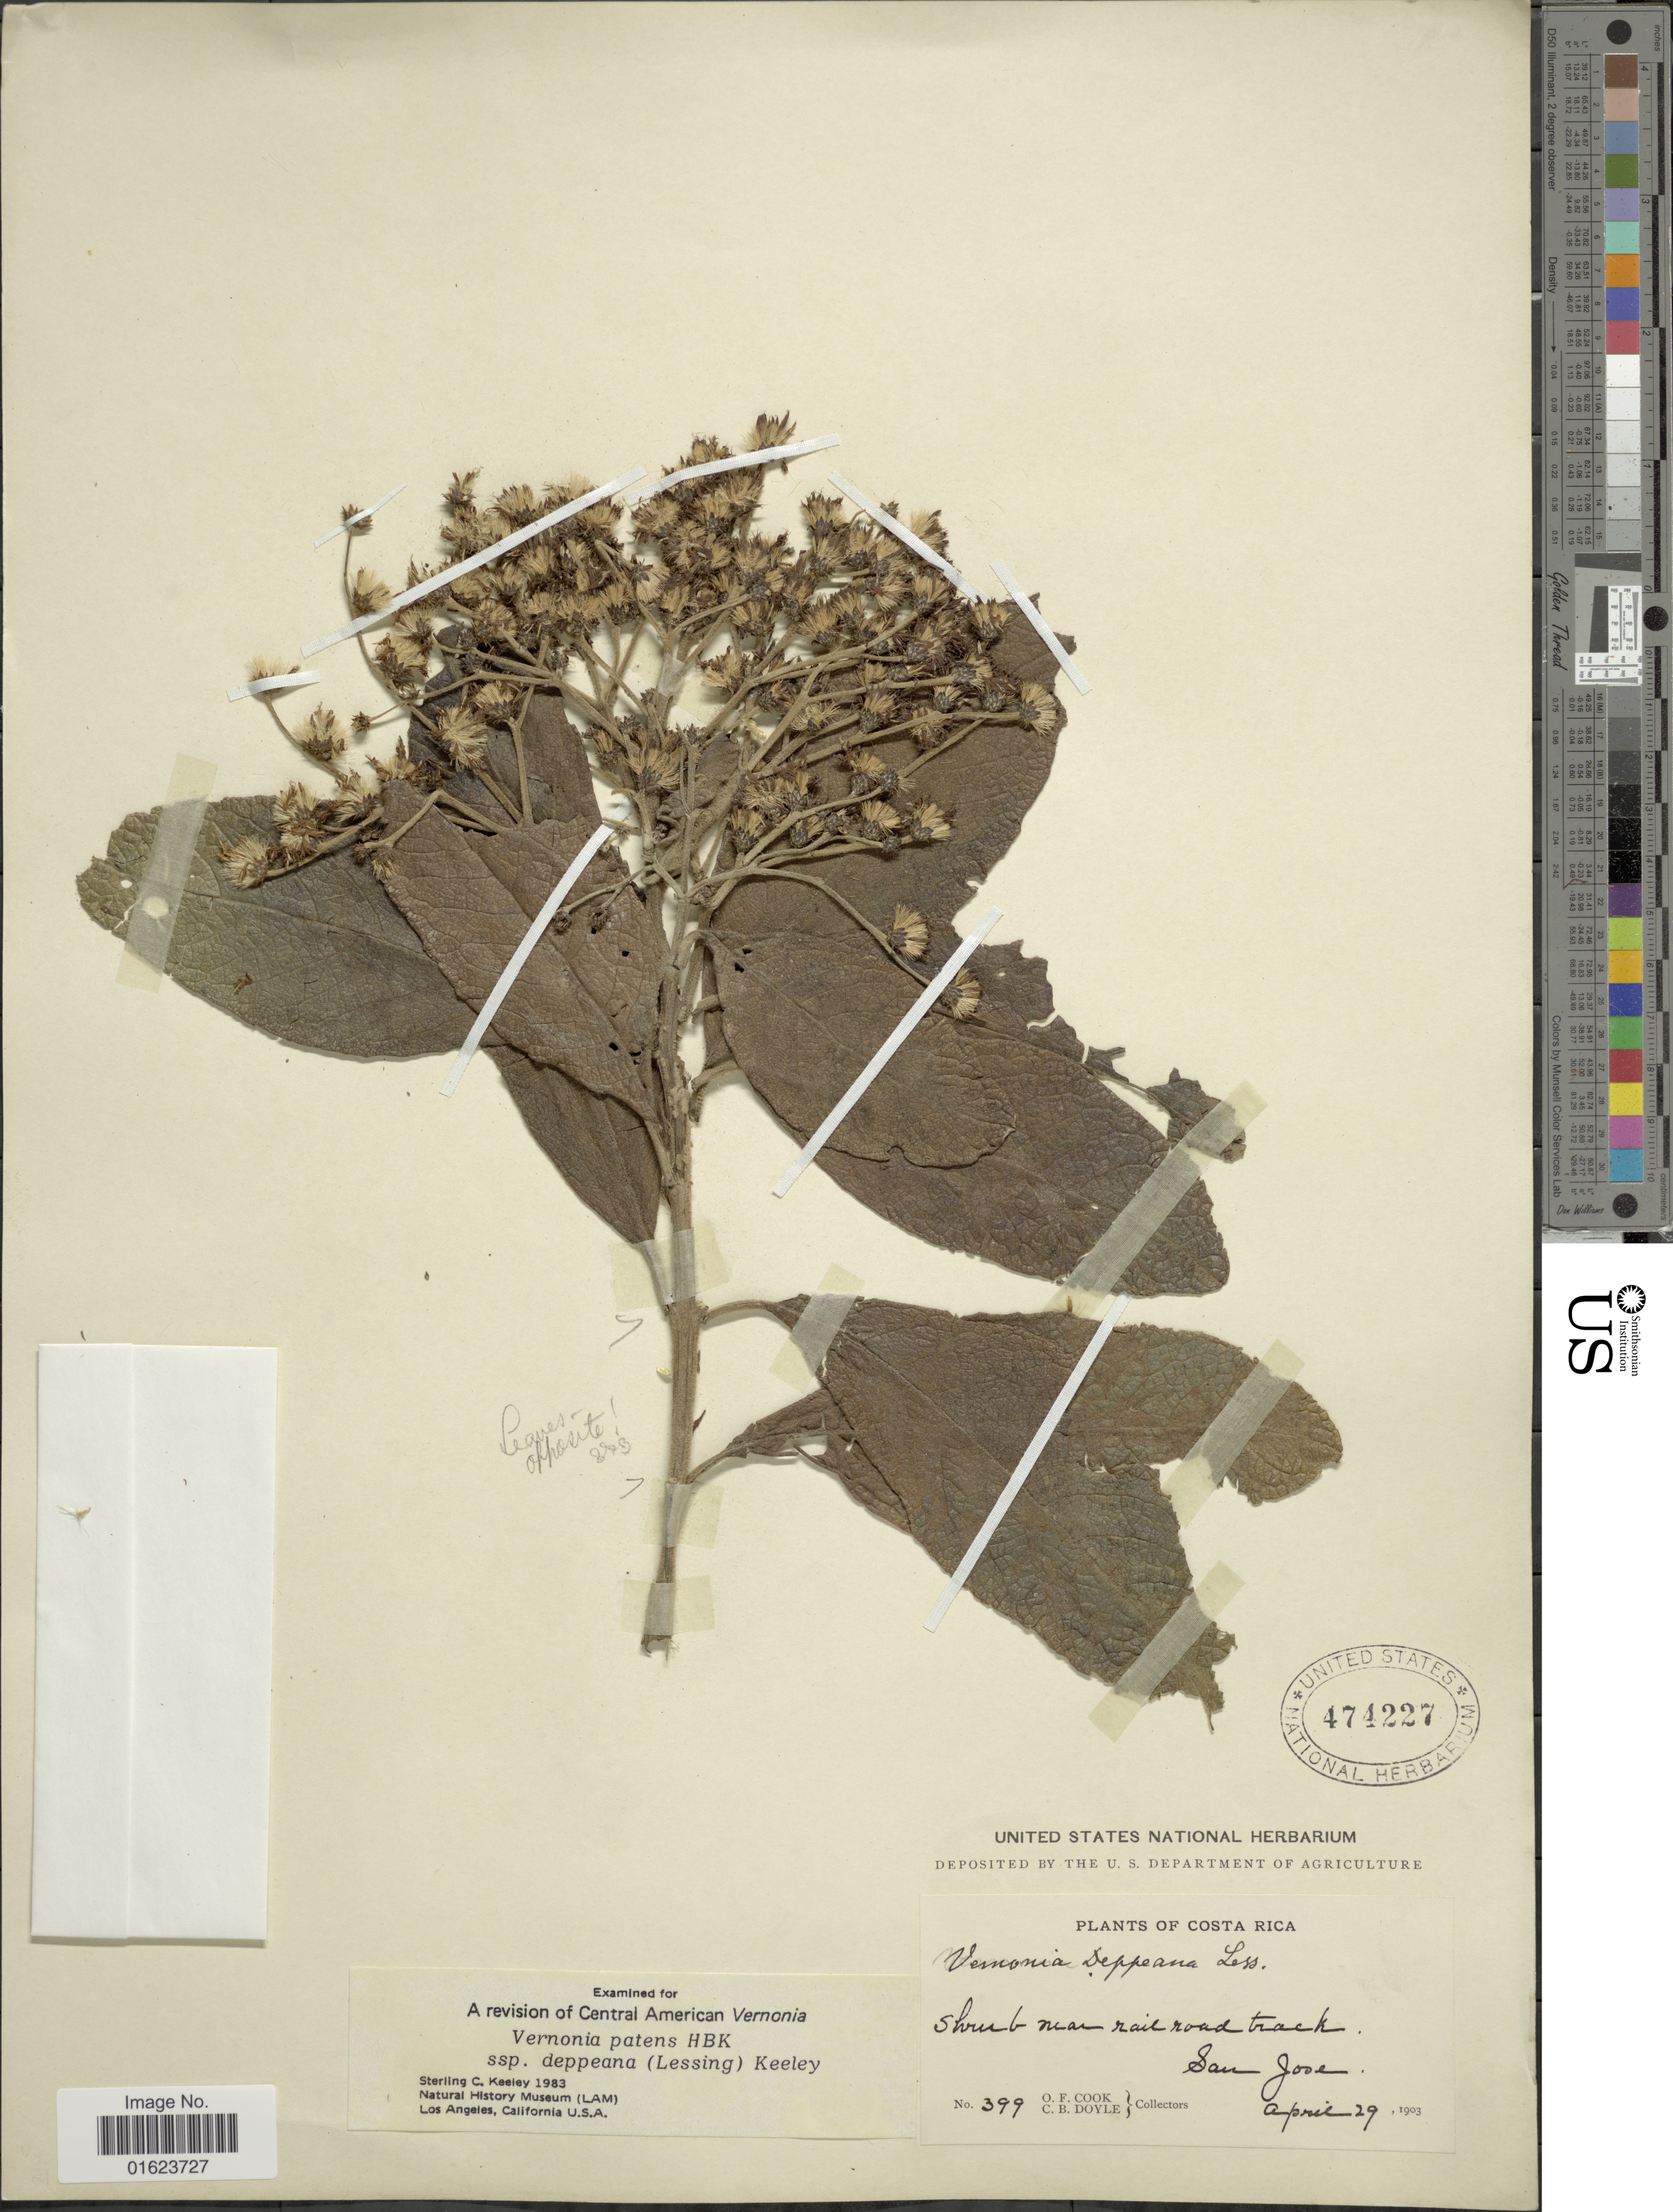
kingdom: Plantae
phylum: Tracheophyta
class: Magnoliopsida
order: Asterales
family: Asteraceae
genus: Vernonanthura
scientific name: Vernonanthura deppeana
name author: (Less.) H. Rob.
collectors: O. F. Cook & C. Doyle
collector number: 399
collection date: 1903-04-29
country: Costa Rica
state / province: San José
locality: Costa Rica. San Jose.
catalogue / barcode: US 474227